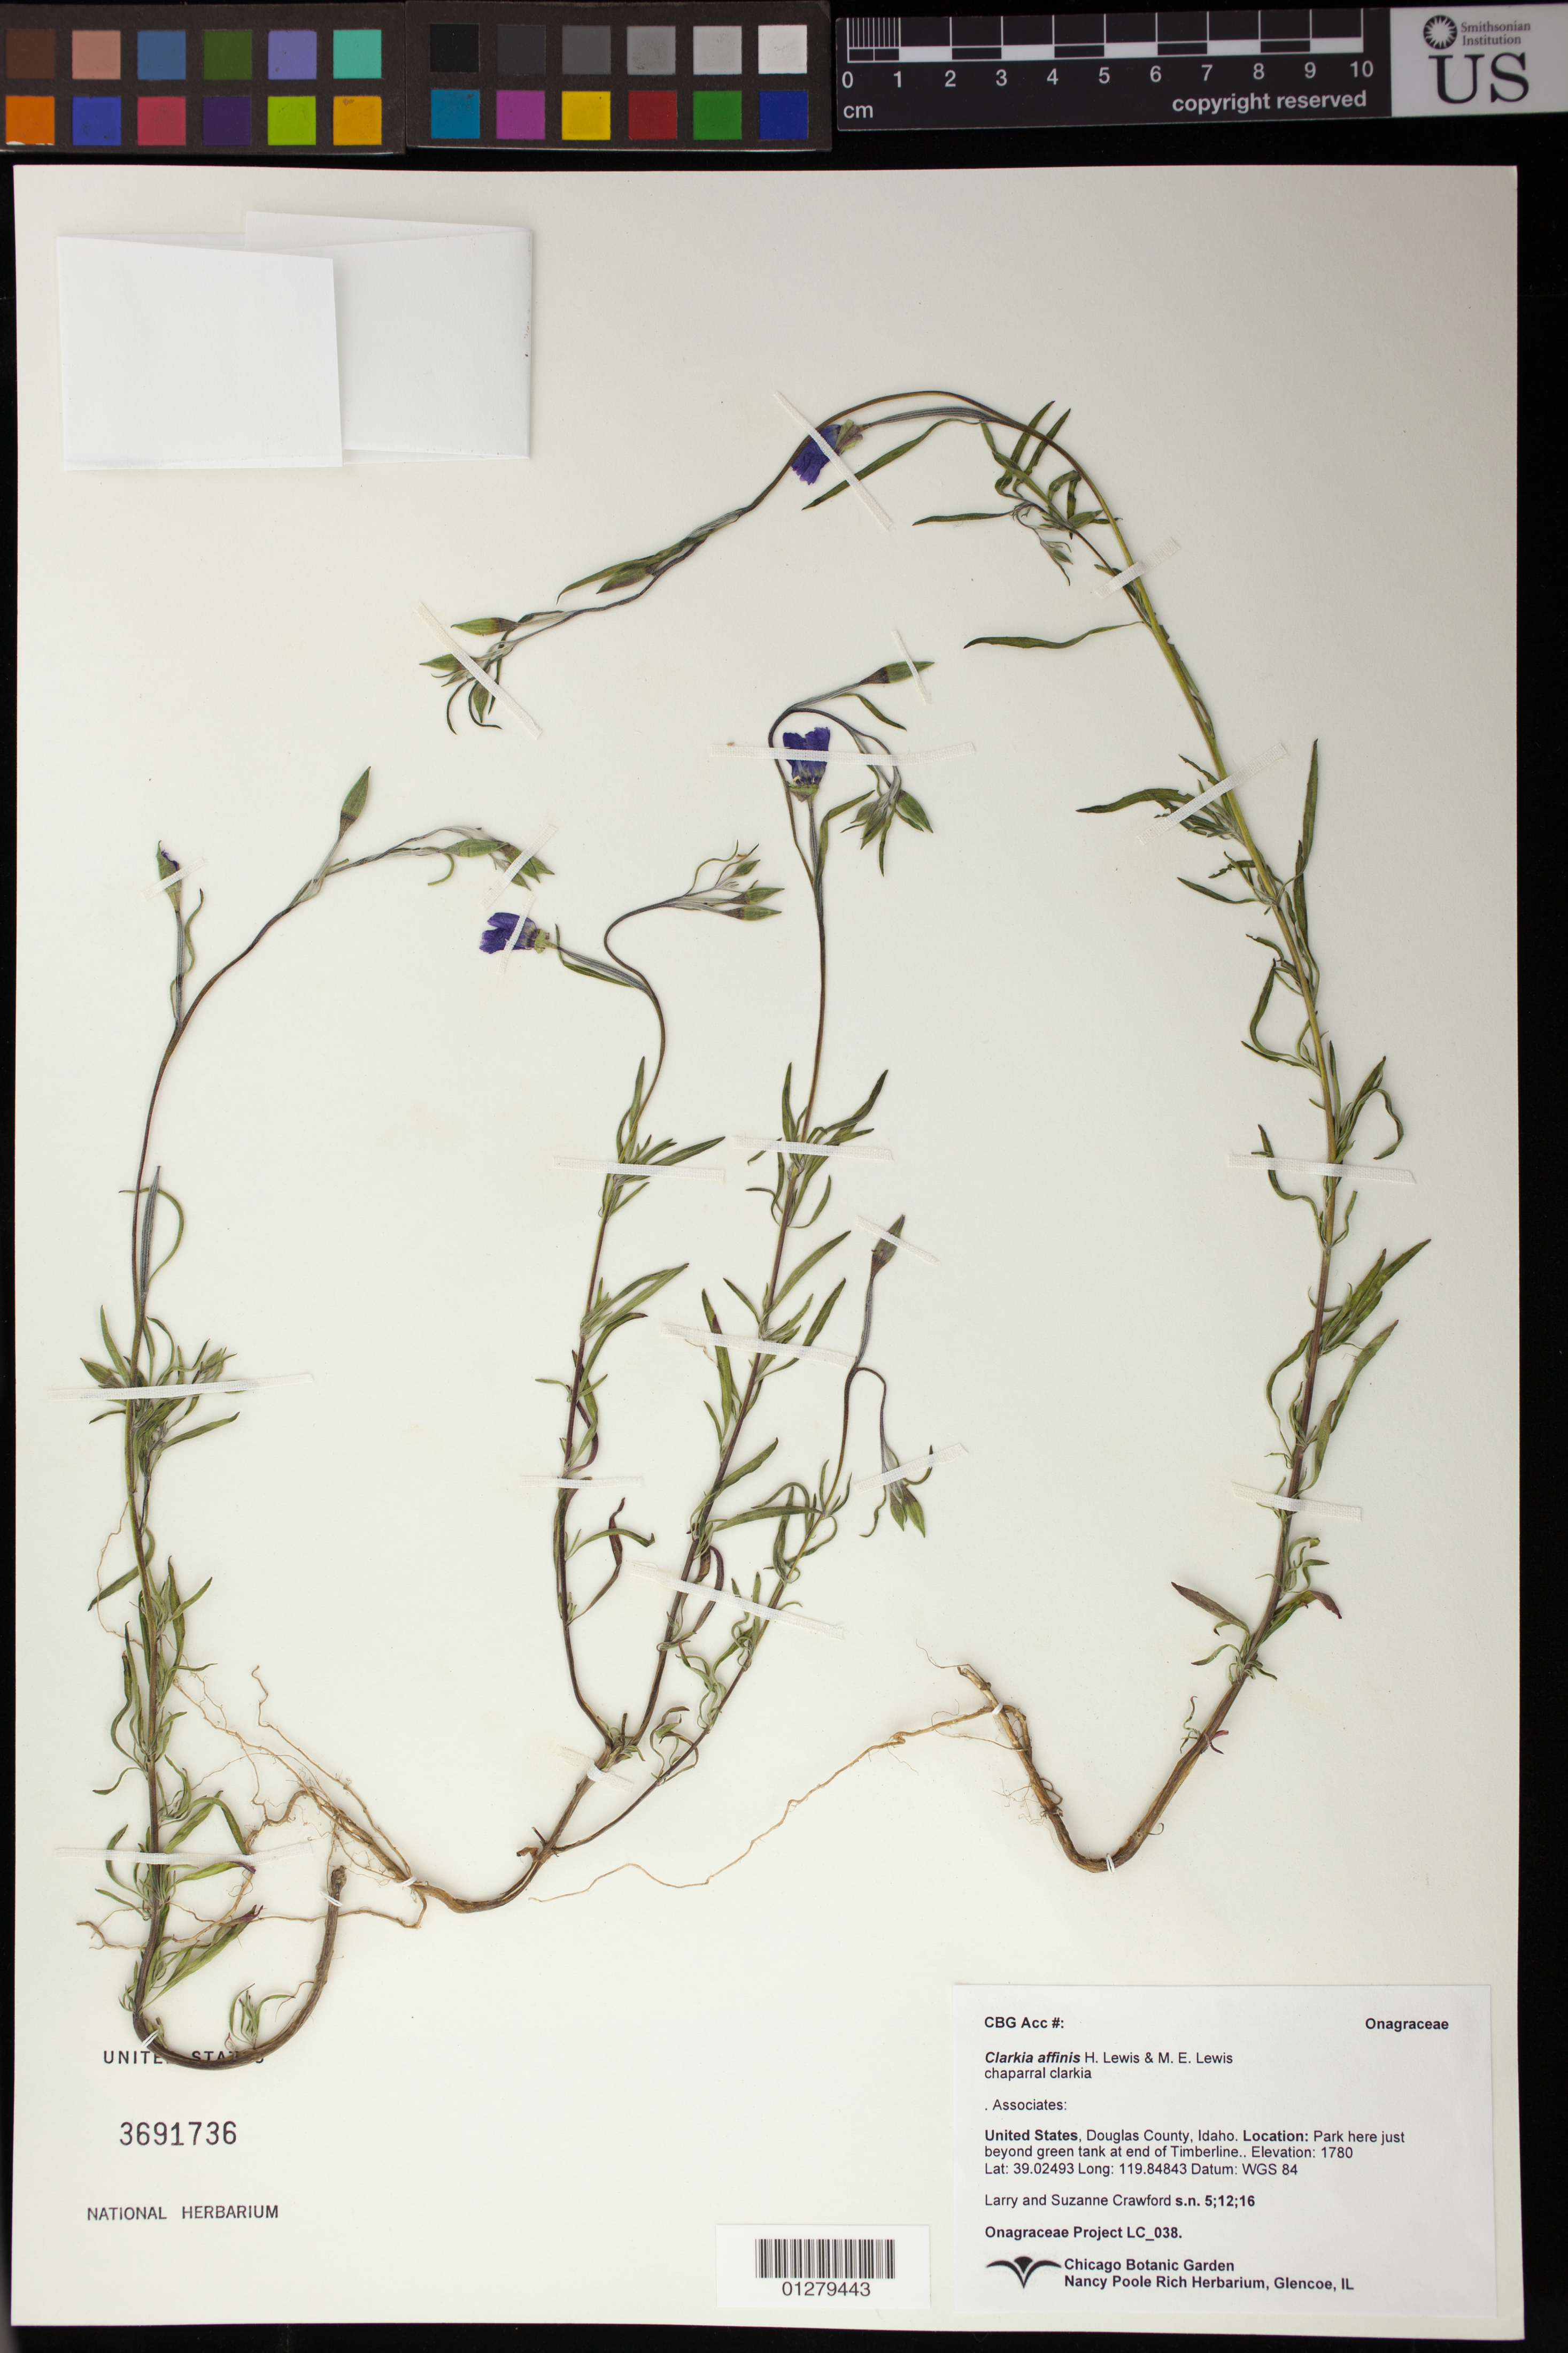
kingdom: Plantae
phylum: Tracheophyta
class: Magnoliopsida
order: Myrtales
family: Onagraceae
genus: Clarkia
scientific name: Clarkia affinis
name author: F. H. Lewis & M.E. Lewis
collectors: L. Crawford & S. Crawford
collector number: LC 038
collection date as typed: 5/12/16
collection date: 2016-05-12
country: United States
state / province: Nevada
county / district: Douglas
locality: Beyond green tank at end of Timberline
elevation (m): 1780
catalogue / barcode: US 3691736